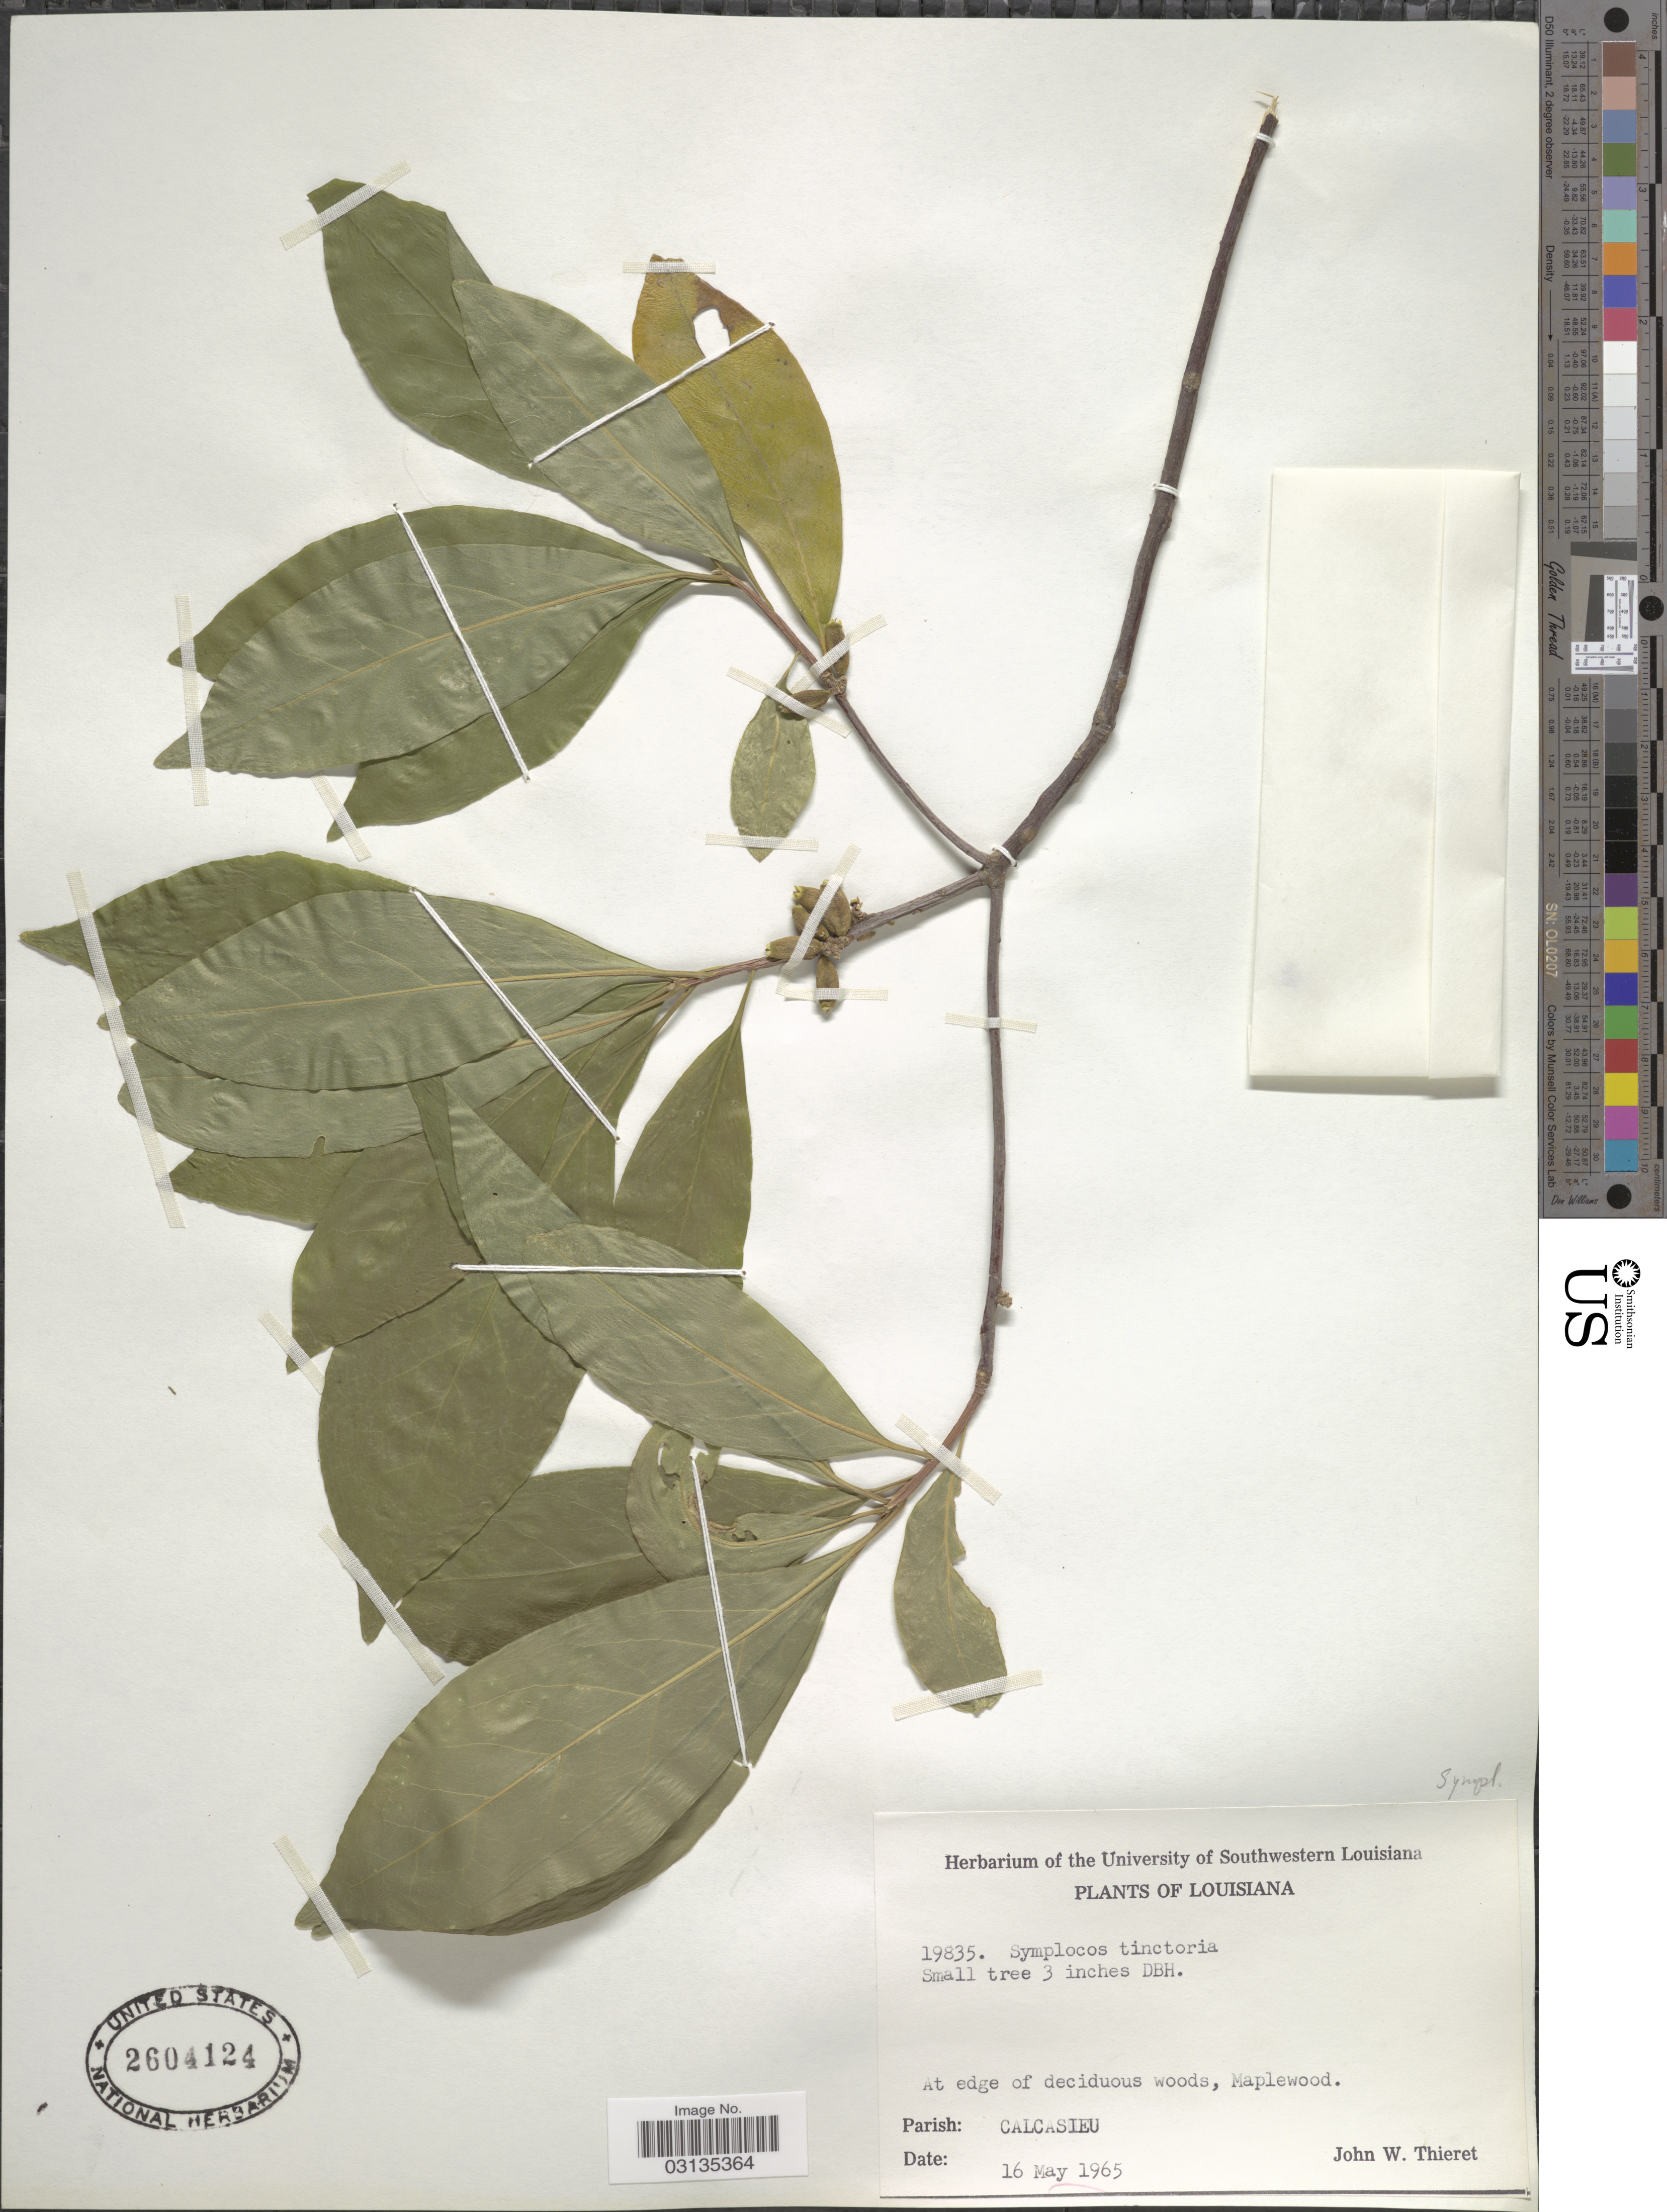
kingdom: Plantae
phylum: Tracheophyta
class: Magnoliopsida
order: Ericales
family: Symplocaceae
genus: Symplocos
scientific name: Symplocos tinctoria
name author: (L.) L'Hér.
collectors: J. W. Thieret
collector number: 19835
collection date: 1965-05-16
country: United States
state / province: Louisiana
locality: Maplewoods, Parish: Calcasieu.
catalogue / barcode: US 2604124